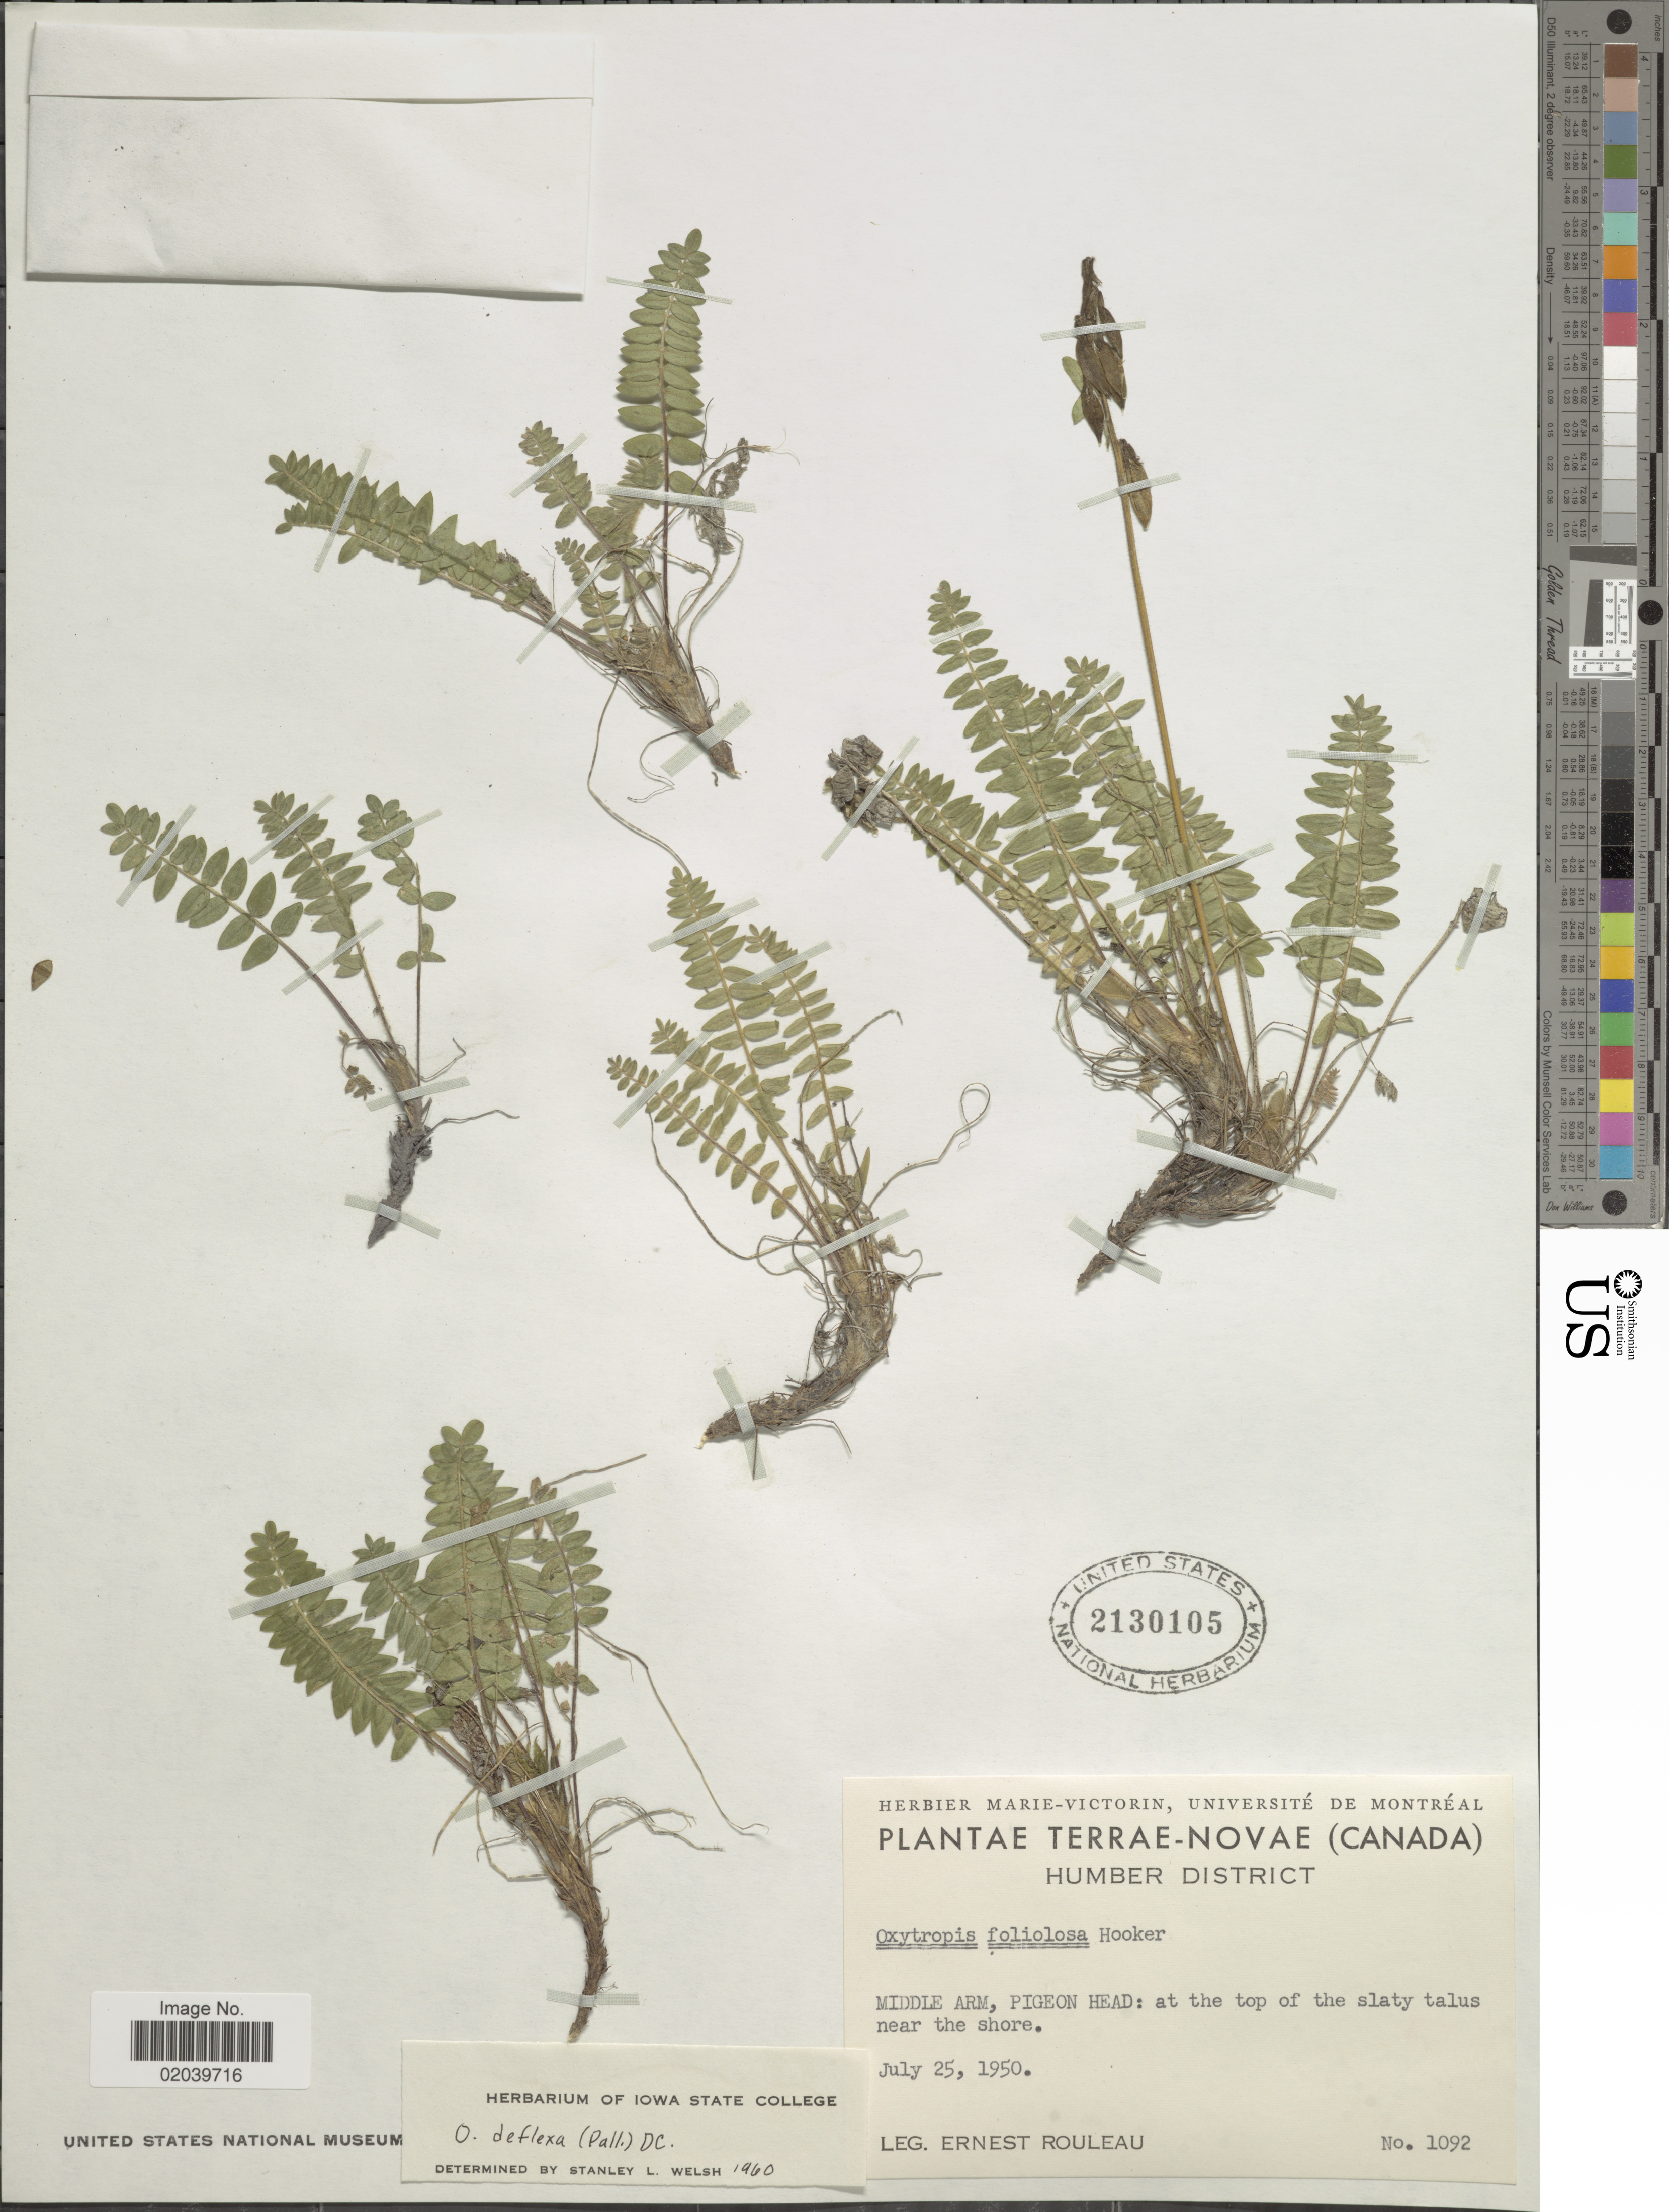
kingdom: Plantae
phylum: Tracheophyta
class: Magnoliopsida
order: Fabales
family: Fabaceae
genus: Oxytropis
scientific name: Oxytropis deflexa var. foliolosa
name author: (Hook.) Barneby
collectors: E. Rouleau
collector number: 1092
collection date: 1950-07-25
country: Canada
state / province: Newfoundland and Labrador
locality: Terrae-Novae. Humber District. Middle Arm, Pigeon Head: at the top of the slaty talus near the shore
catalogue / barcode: US 2130105